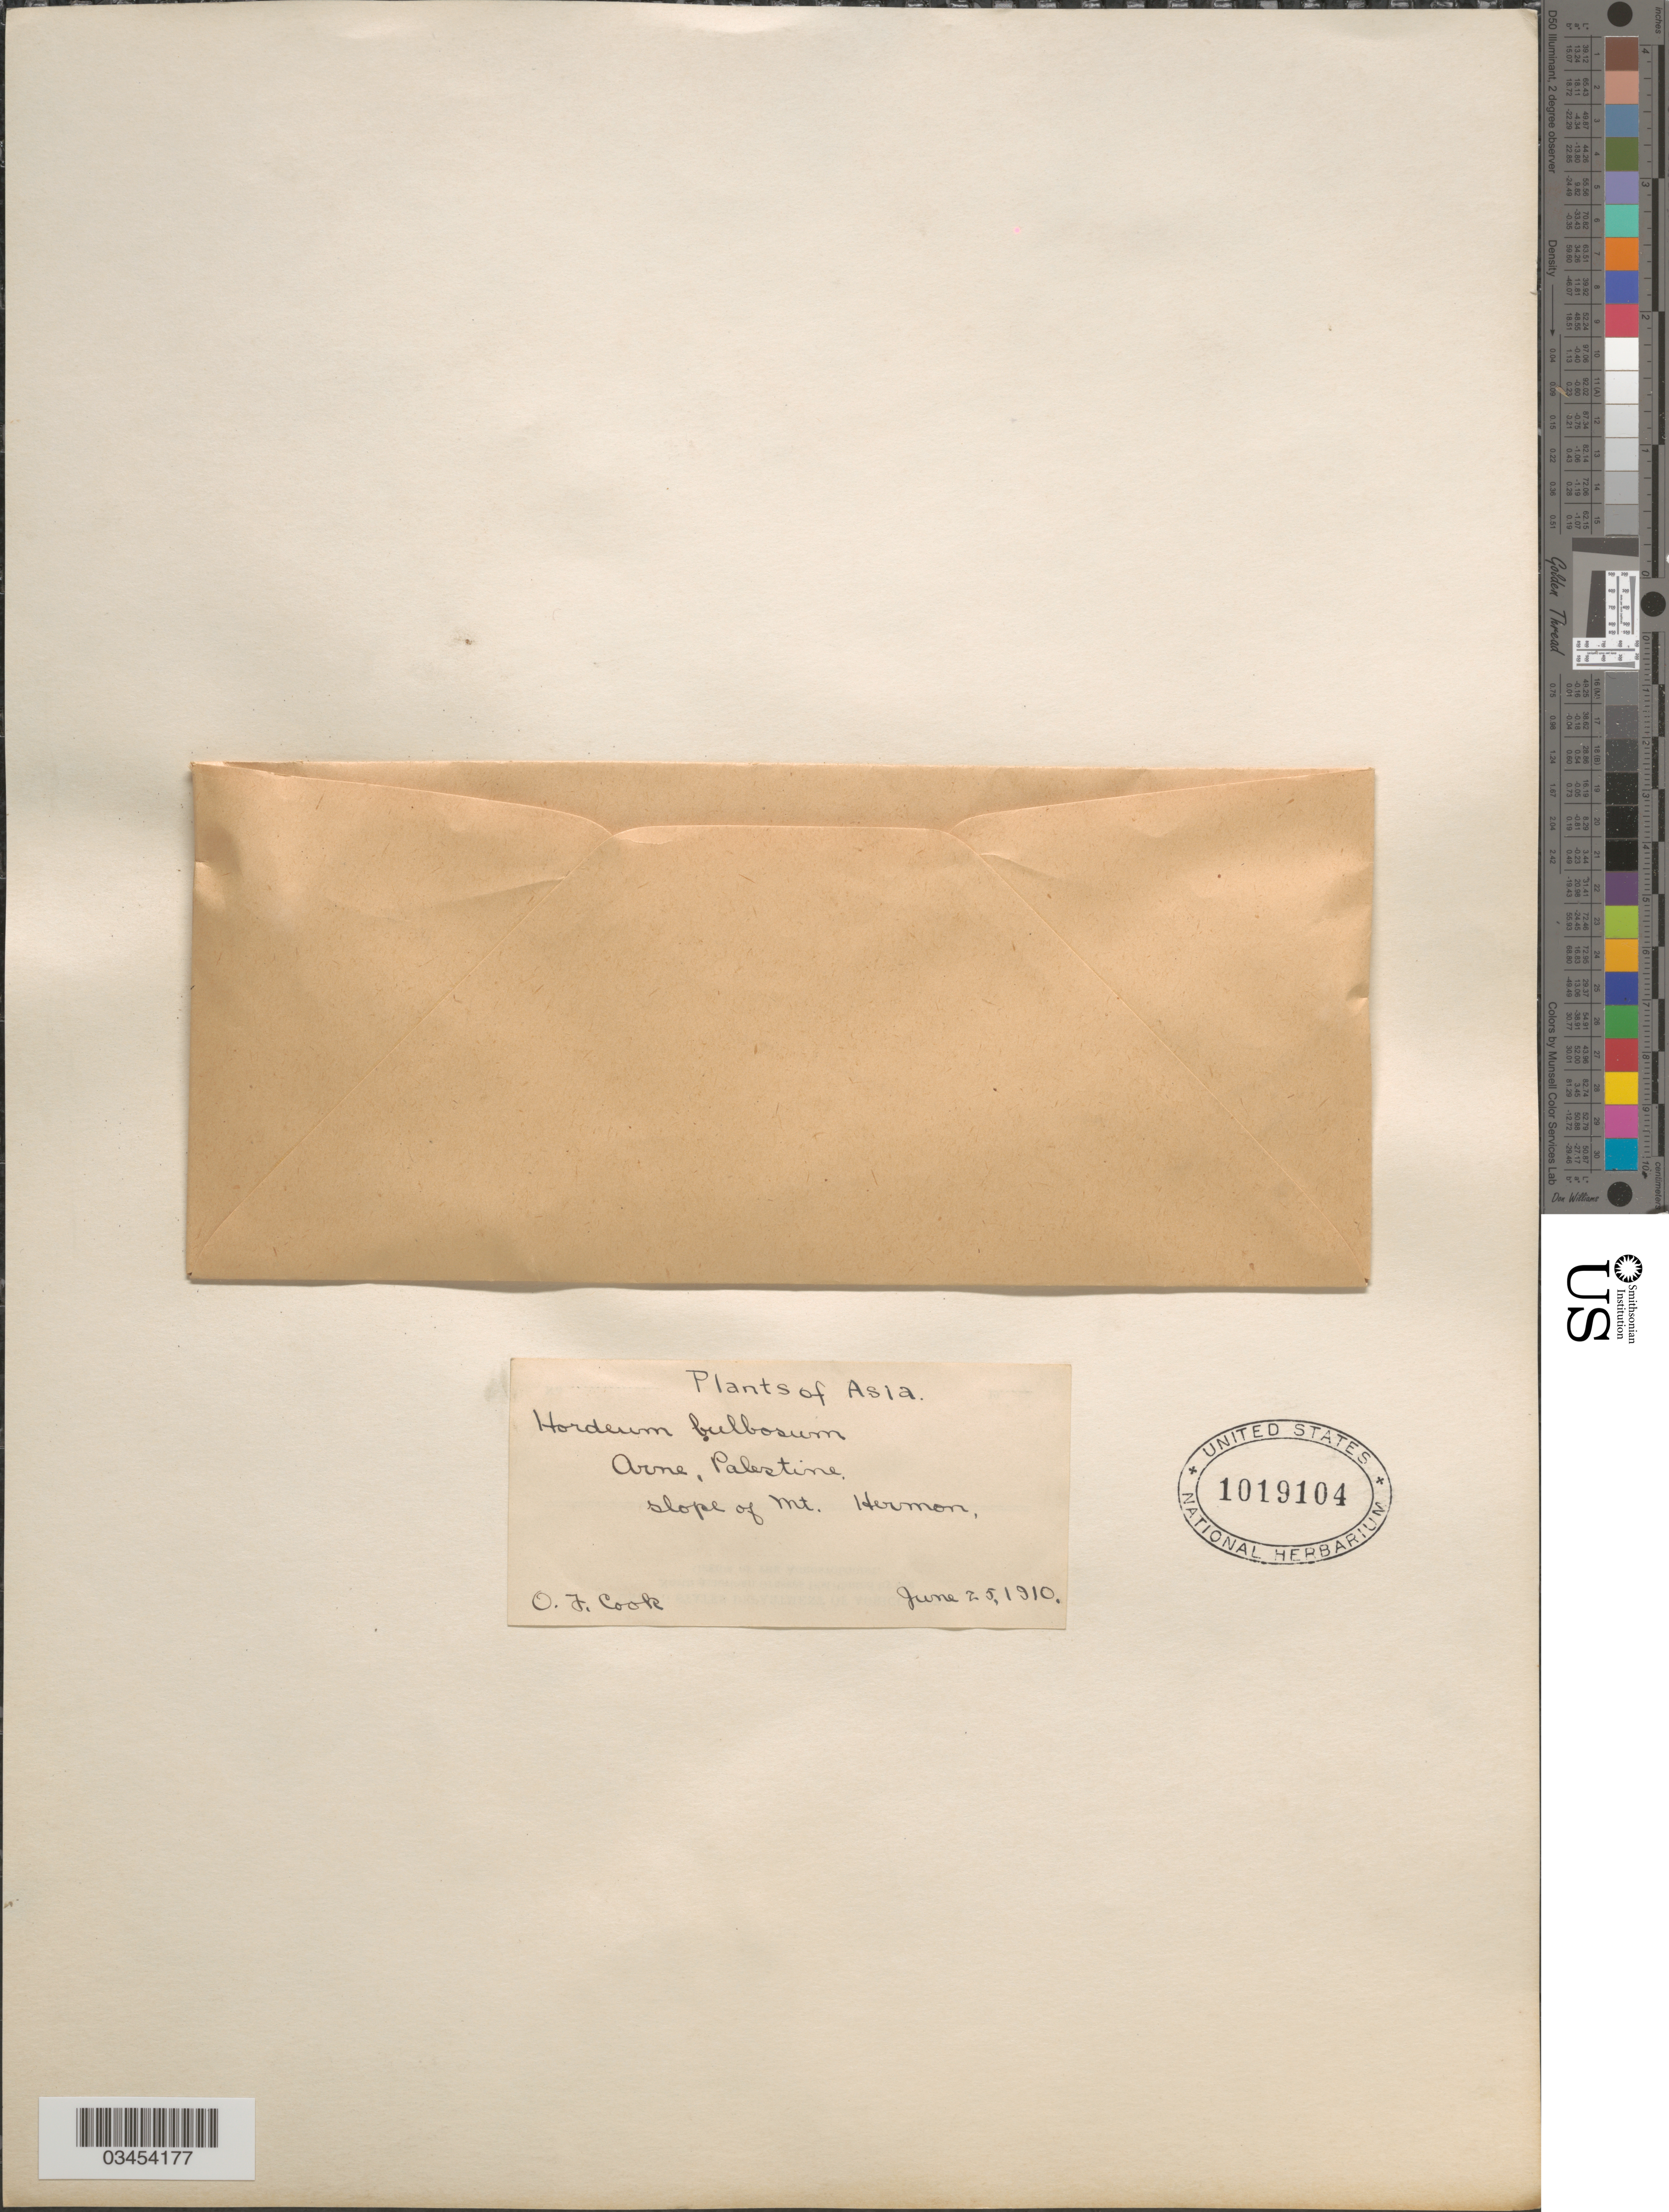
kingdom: Plantae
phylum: Tracheophyta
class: Liliopsida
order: Poales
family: Poaceae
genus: Hordeum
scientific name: Hordeum bulbosum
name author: L.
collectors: O. F. Cook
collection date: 1910-06-25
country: Israel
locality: Asia. Arne, Palestine. Slope of Mt. Hermon.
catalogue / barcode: US 1019104